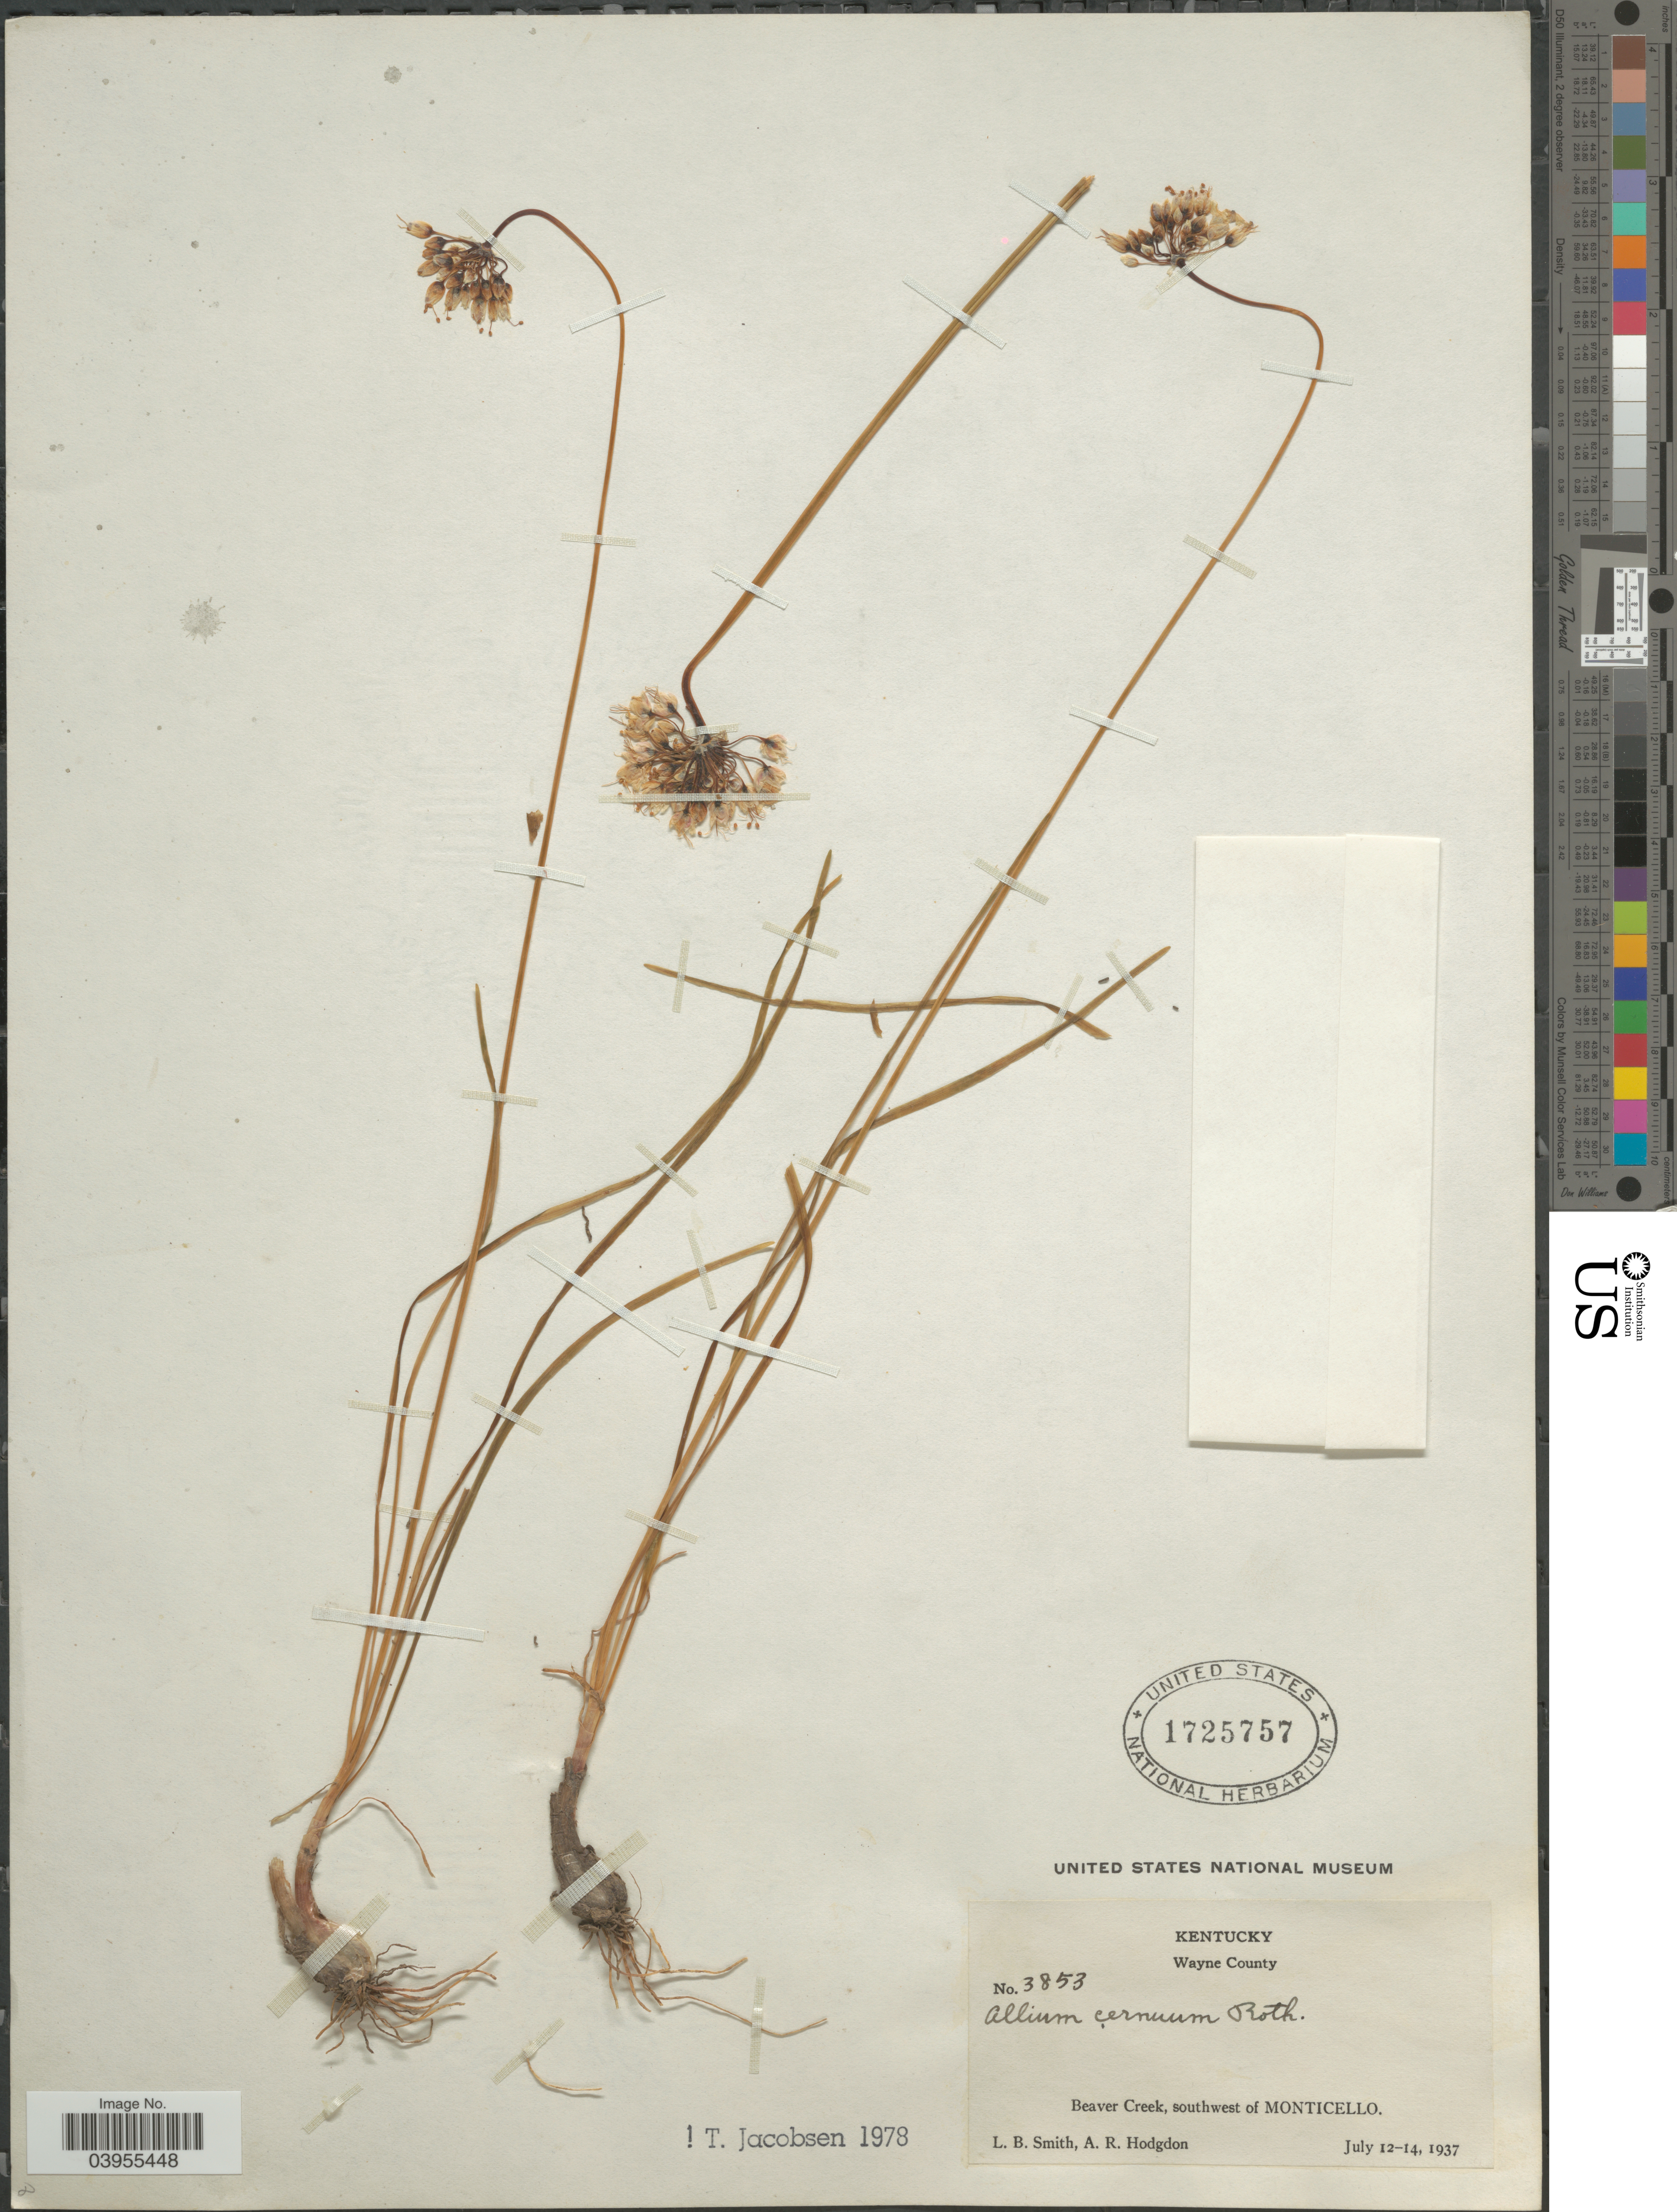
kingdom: Plantae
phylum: Tracheophyta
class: Liliopsida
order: Asparagales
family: Amaryllidaceae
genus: Allium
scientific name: Allium cernuum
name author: Roth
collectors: L. Smith & A. R. Hodgdon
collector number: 3853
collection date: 1937-07-12/1937-07-14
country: United States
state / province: Kentucky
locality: Wayne County. Beaver Creek, southwest of Monticello.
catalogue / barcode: US 1725757